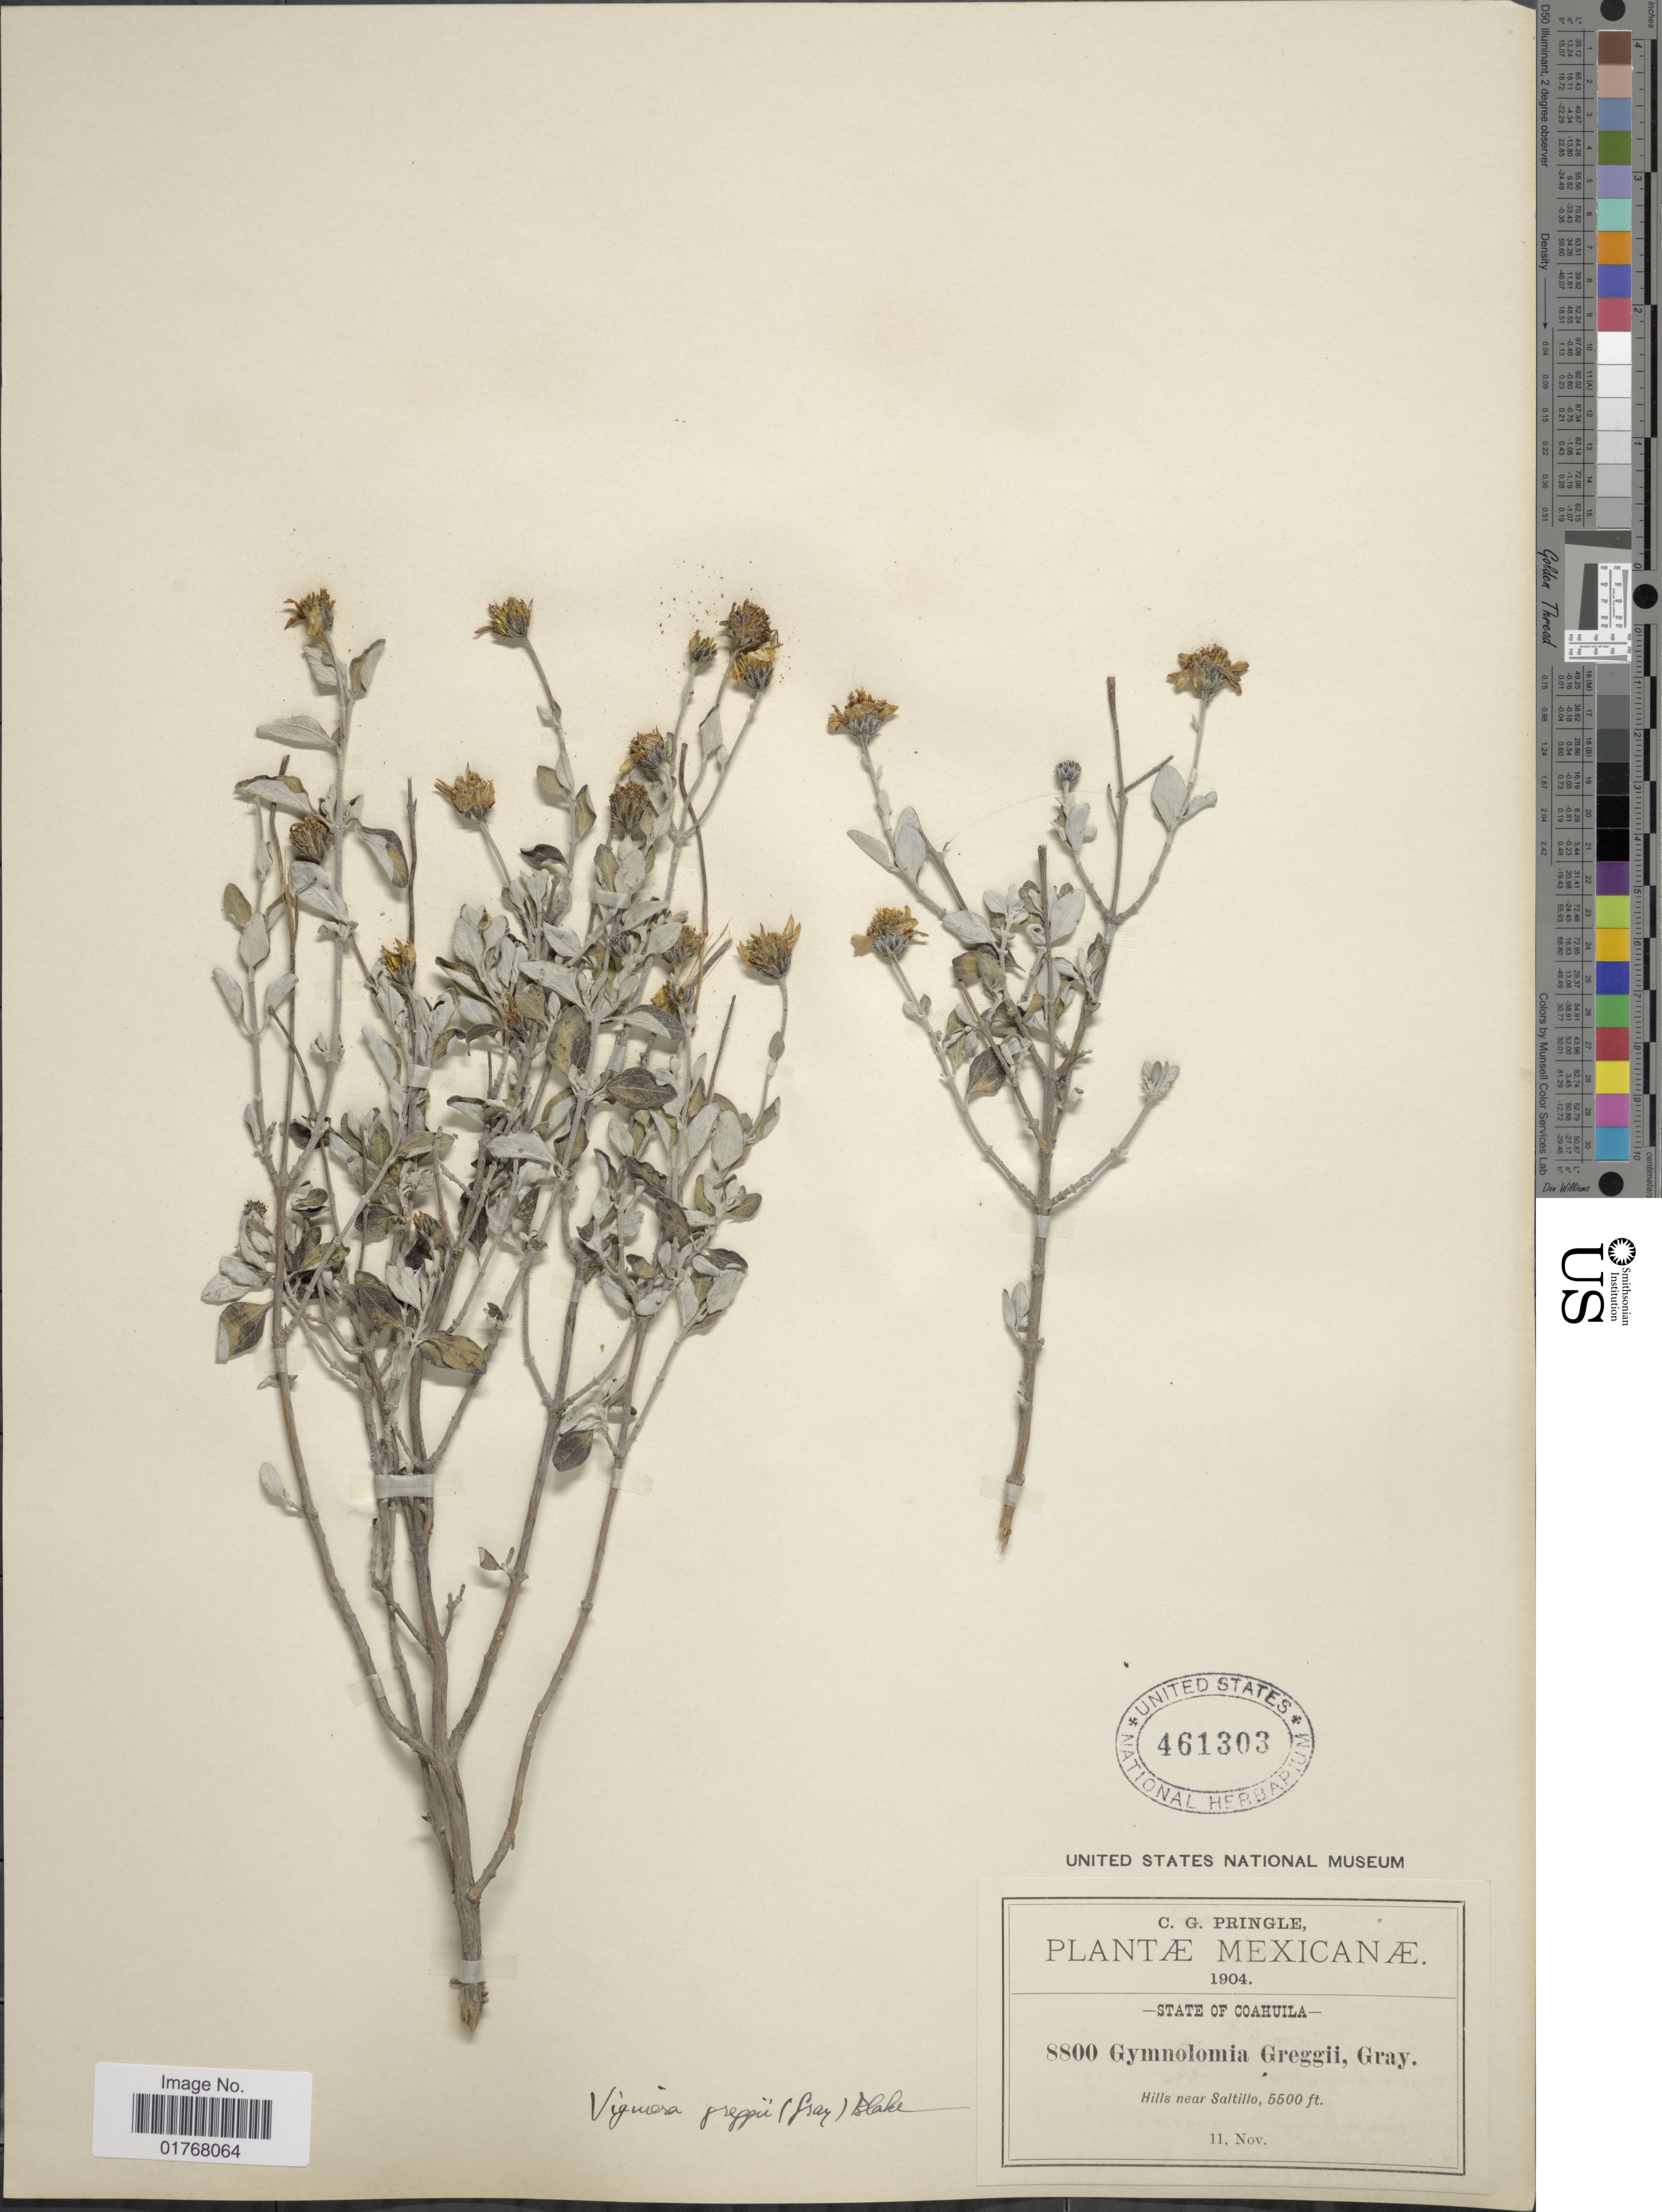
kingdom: Plantae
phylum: Tracheophyta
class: Magnoliopsida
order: Asterales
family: Asteraceae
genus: Viguiera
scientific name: Viguiera greggii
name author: (A. Gray) S.F. Blake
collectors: C. G. Pringle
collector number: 8800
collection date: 1904-11-11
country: Mexico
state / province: Coahuila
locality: Hills near Saltillo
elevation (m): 1676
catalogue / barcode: US 461303